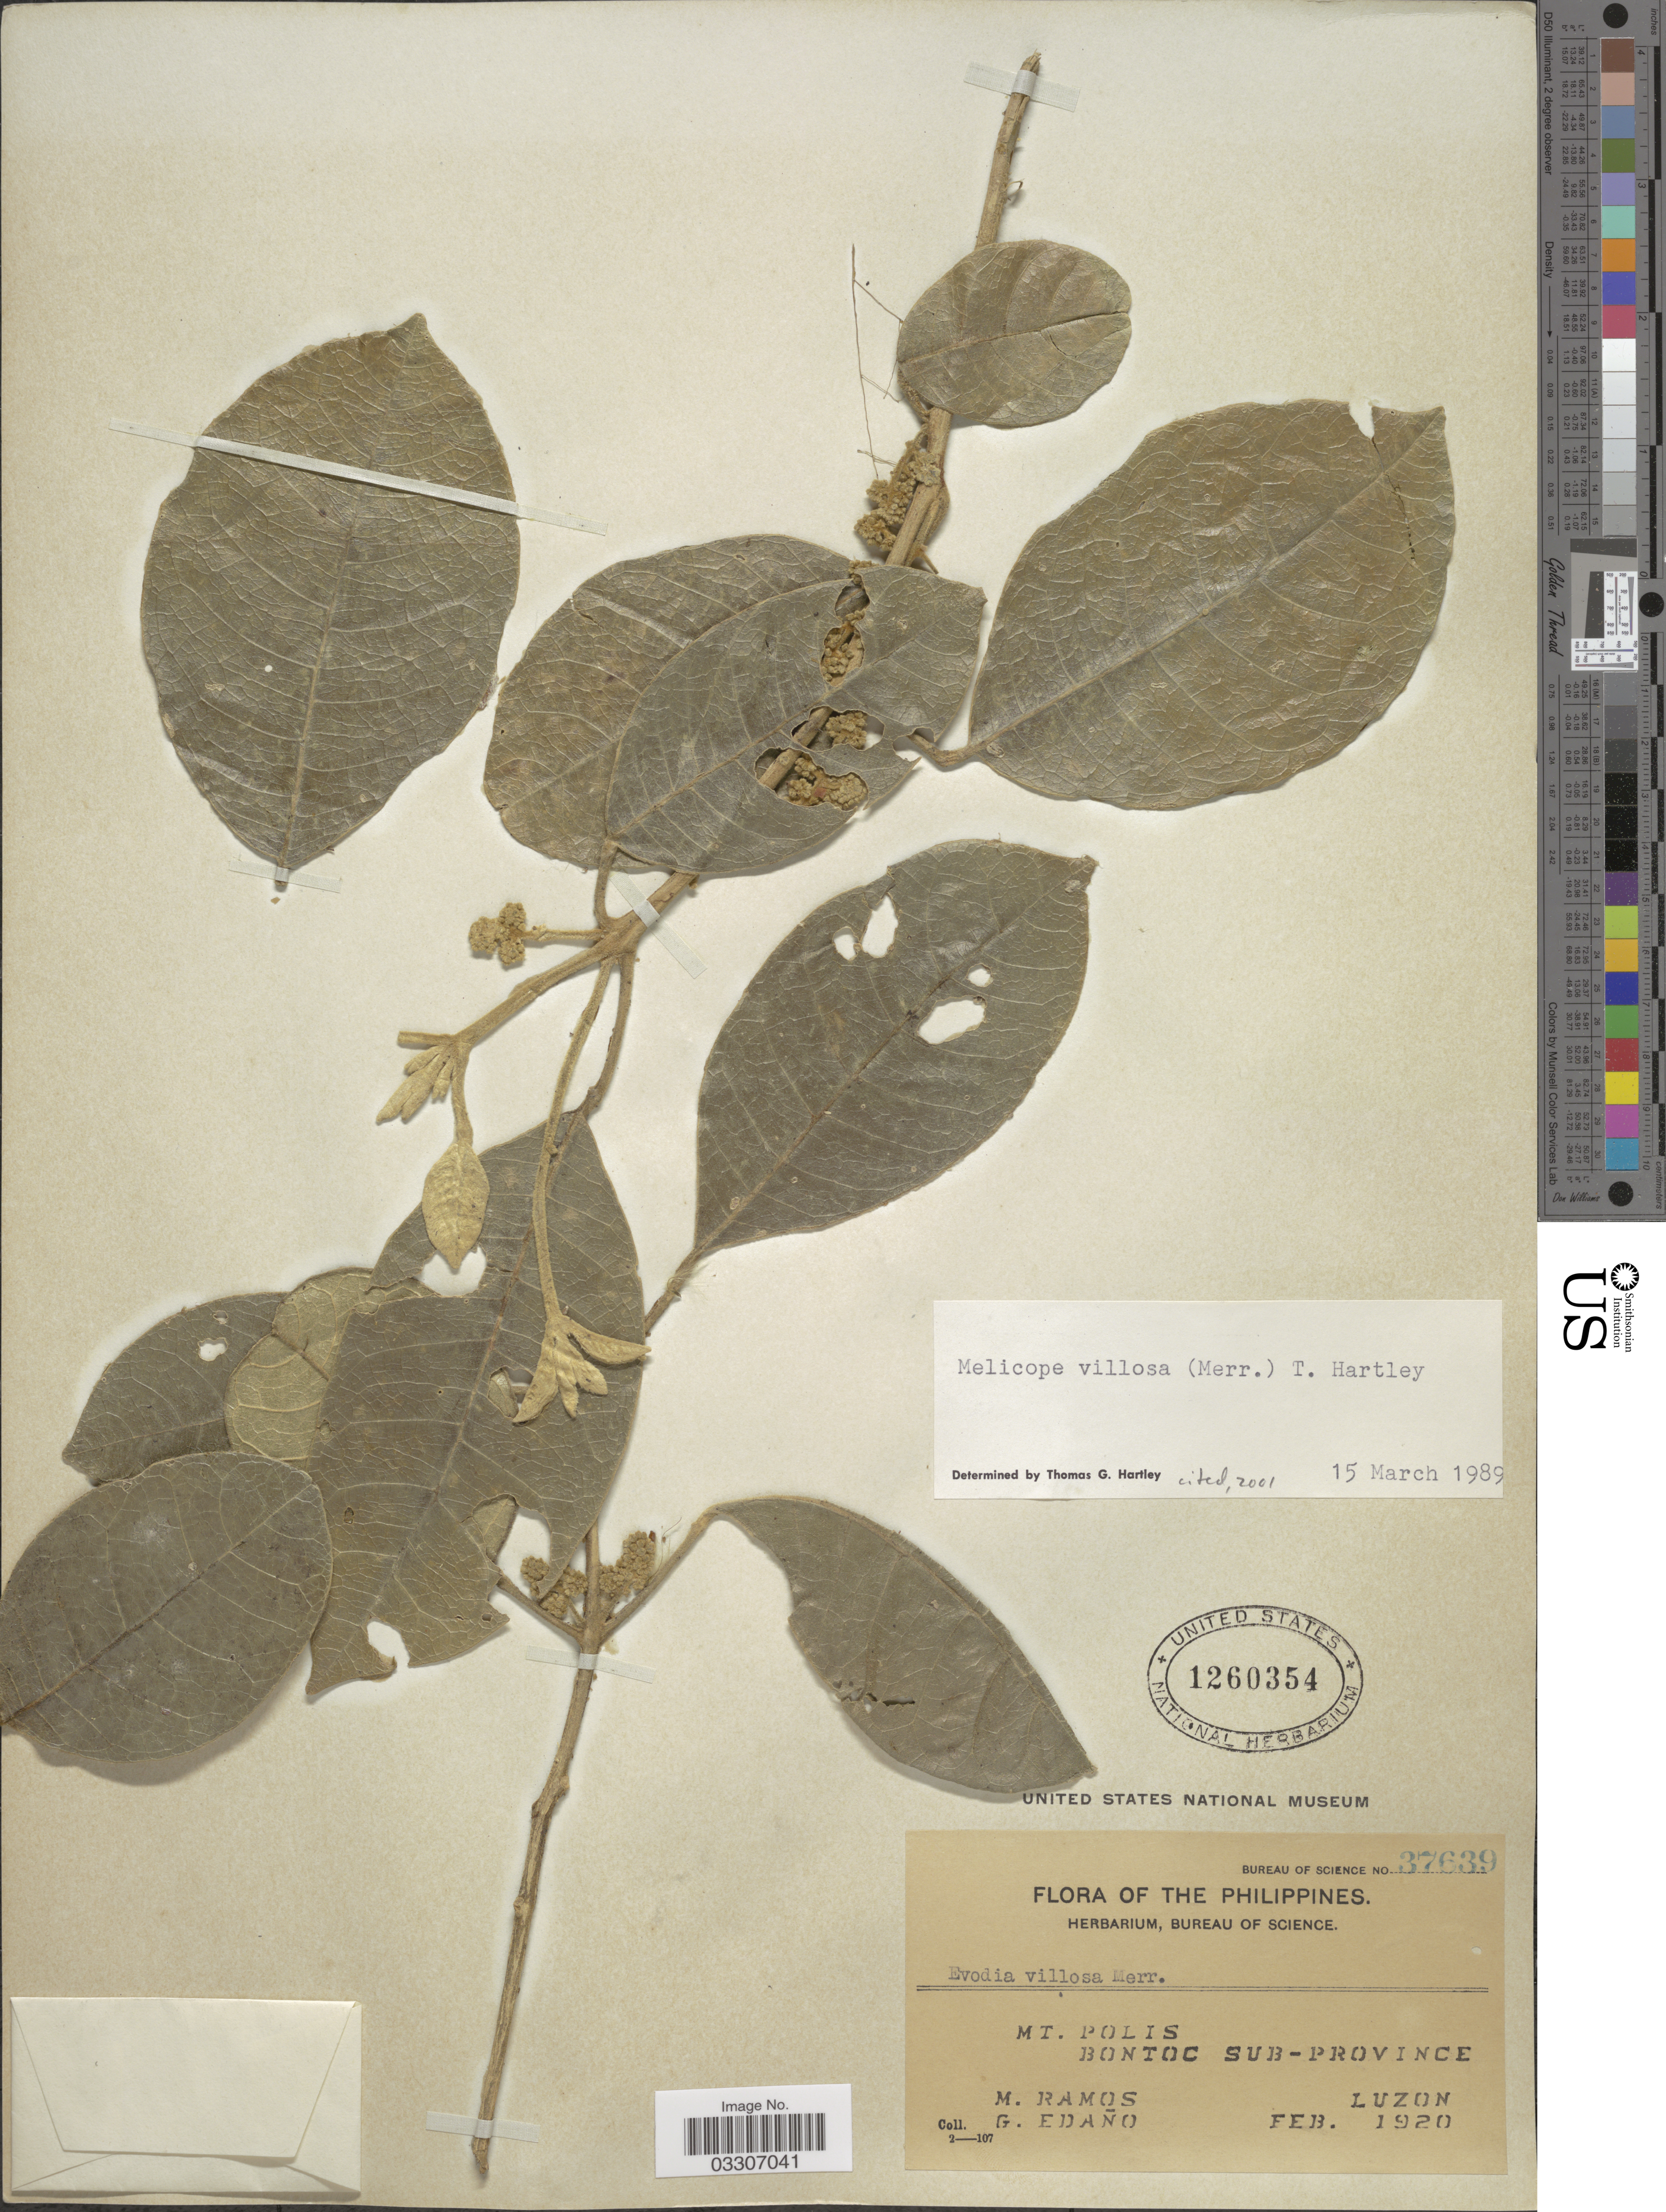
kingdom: Plantae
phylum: Tracheophyta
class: Magnoliopsida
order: Sapindales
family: Rutaceae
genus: Melicope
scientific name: Melicope villosa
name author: T.G. Hartley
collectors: M. Ramos & G. Edaño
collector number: Bureau of Science 37639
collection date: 1920-02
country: Philippines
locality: Mt. Polis, Bontoc Sub-Province.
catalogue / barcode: US 1260354